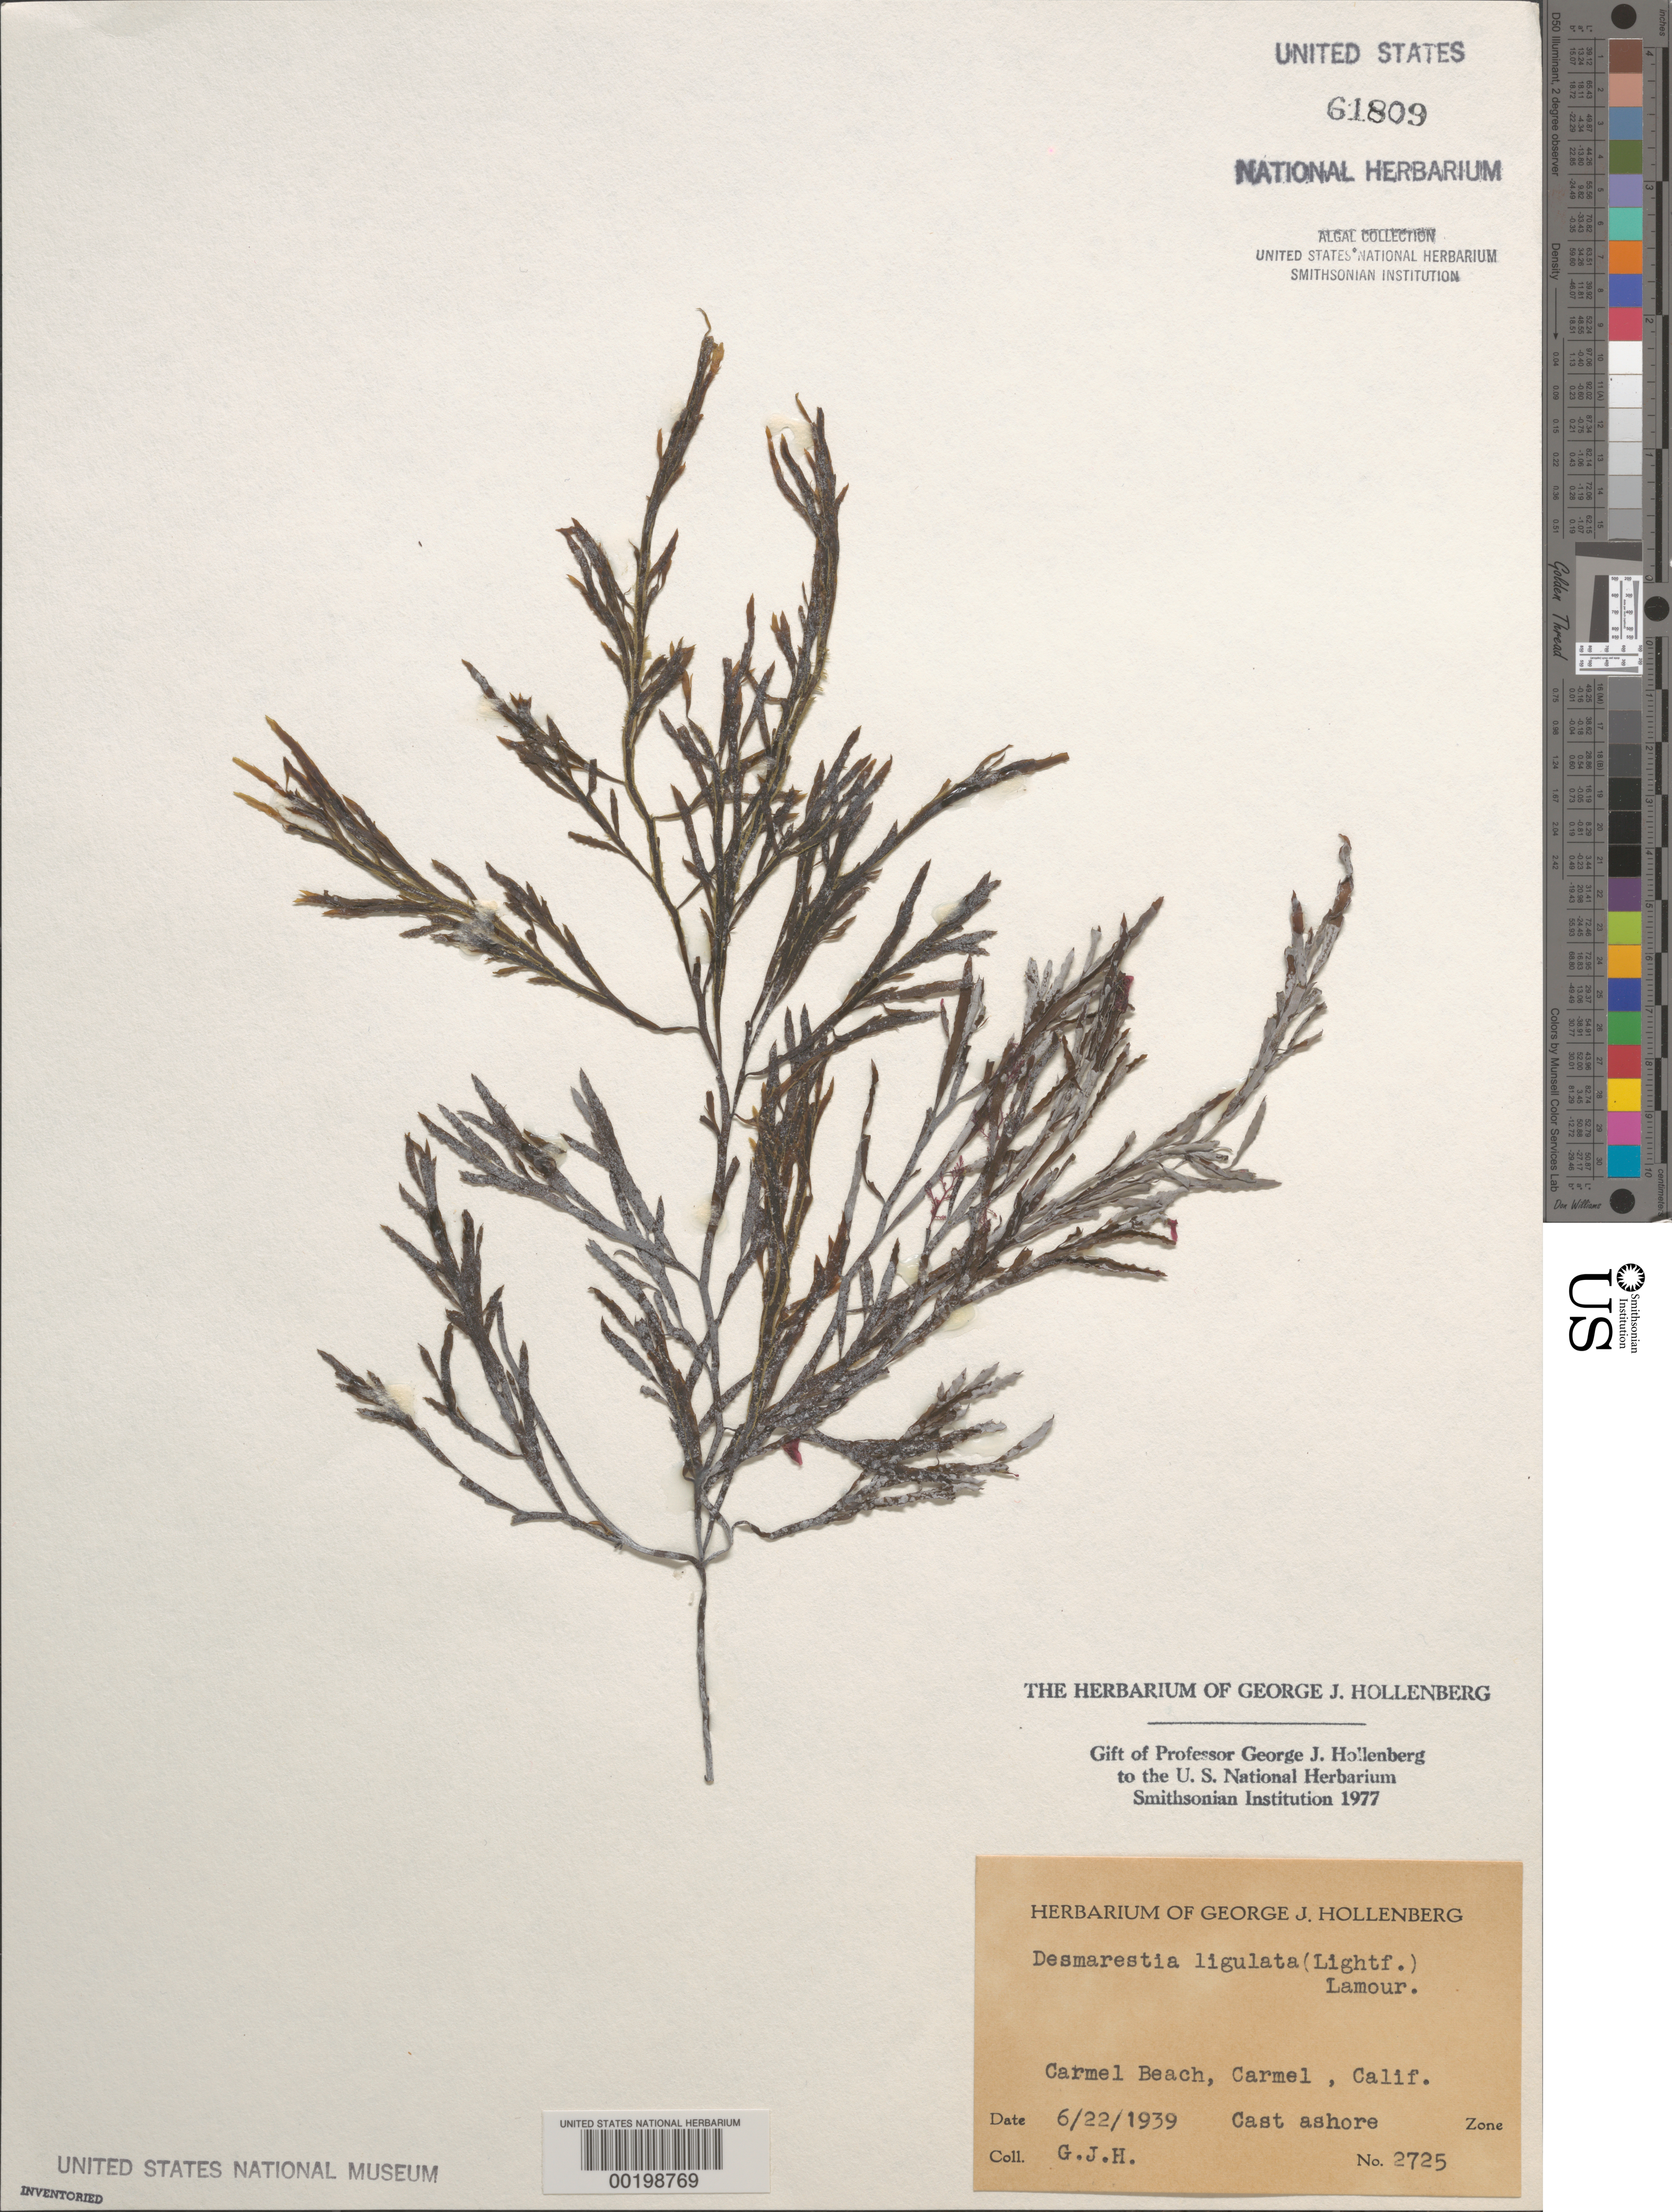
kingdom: Chromista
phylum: Ochrophyta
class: Phaeophyceae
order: Desmarestiales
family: Desmarestiaceae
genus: Desmarestia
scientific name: Desmarestia ligulata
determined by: Hollenberg, George J.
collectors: G. Hollenberg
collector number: GJH 2725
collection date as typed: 22 Jun 1939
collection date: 1939-06-22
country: United States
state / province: California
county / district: Monterey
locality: Carmel Beach, Carmel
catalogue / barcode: US 61809